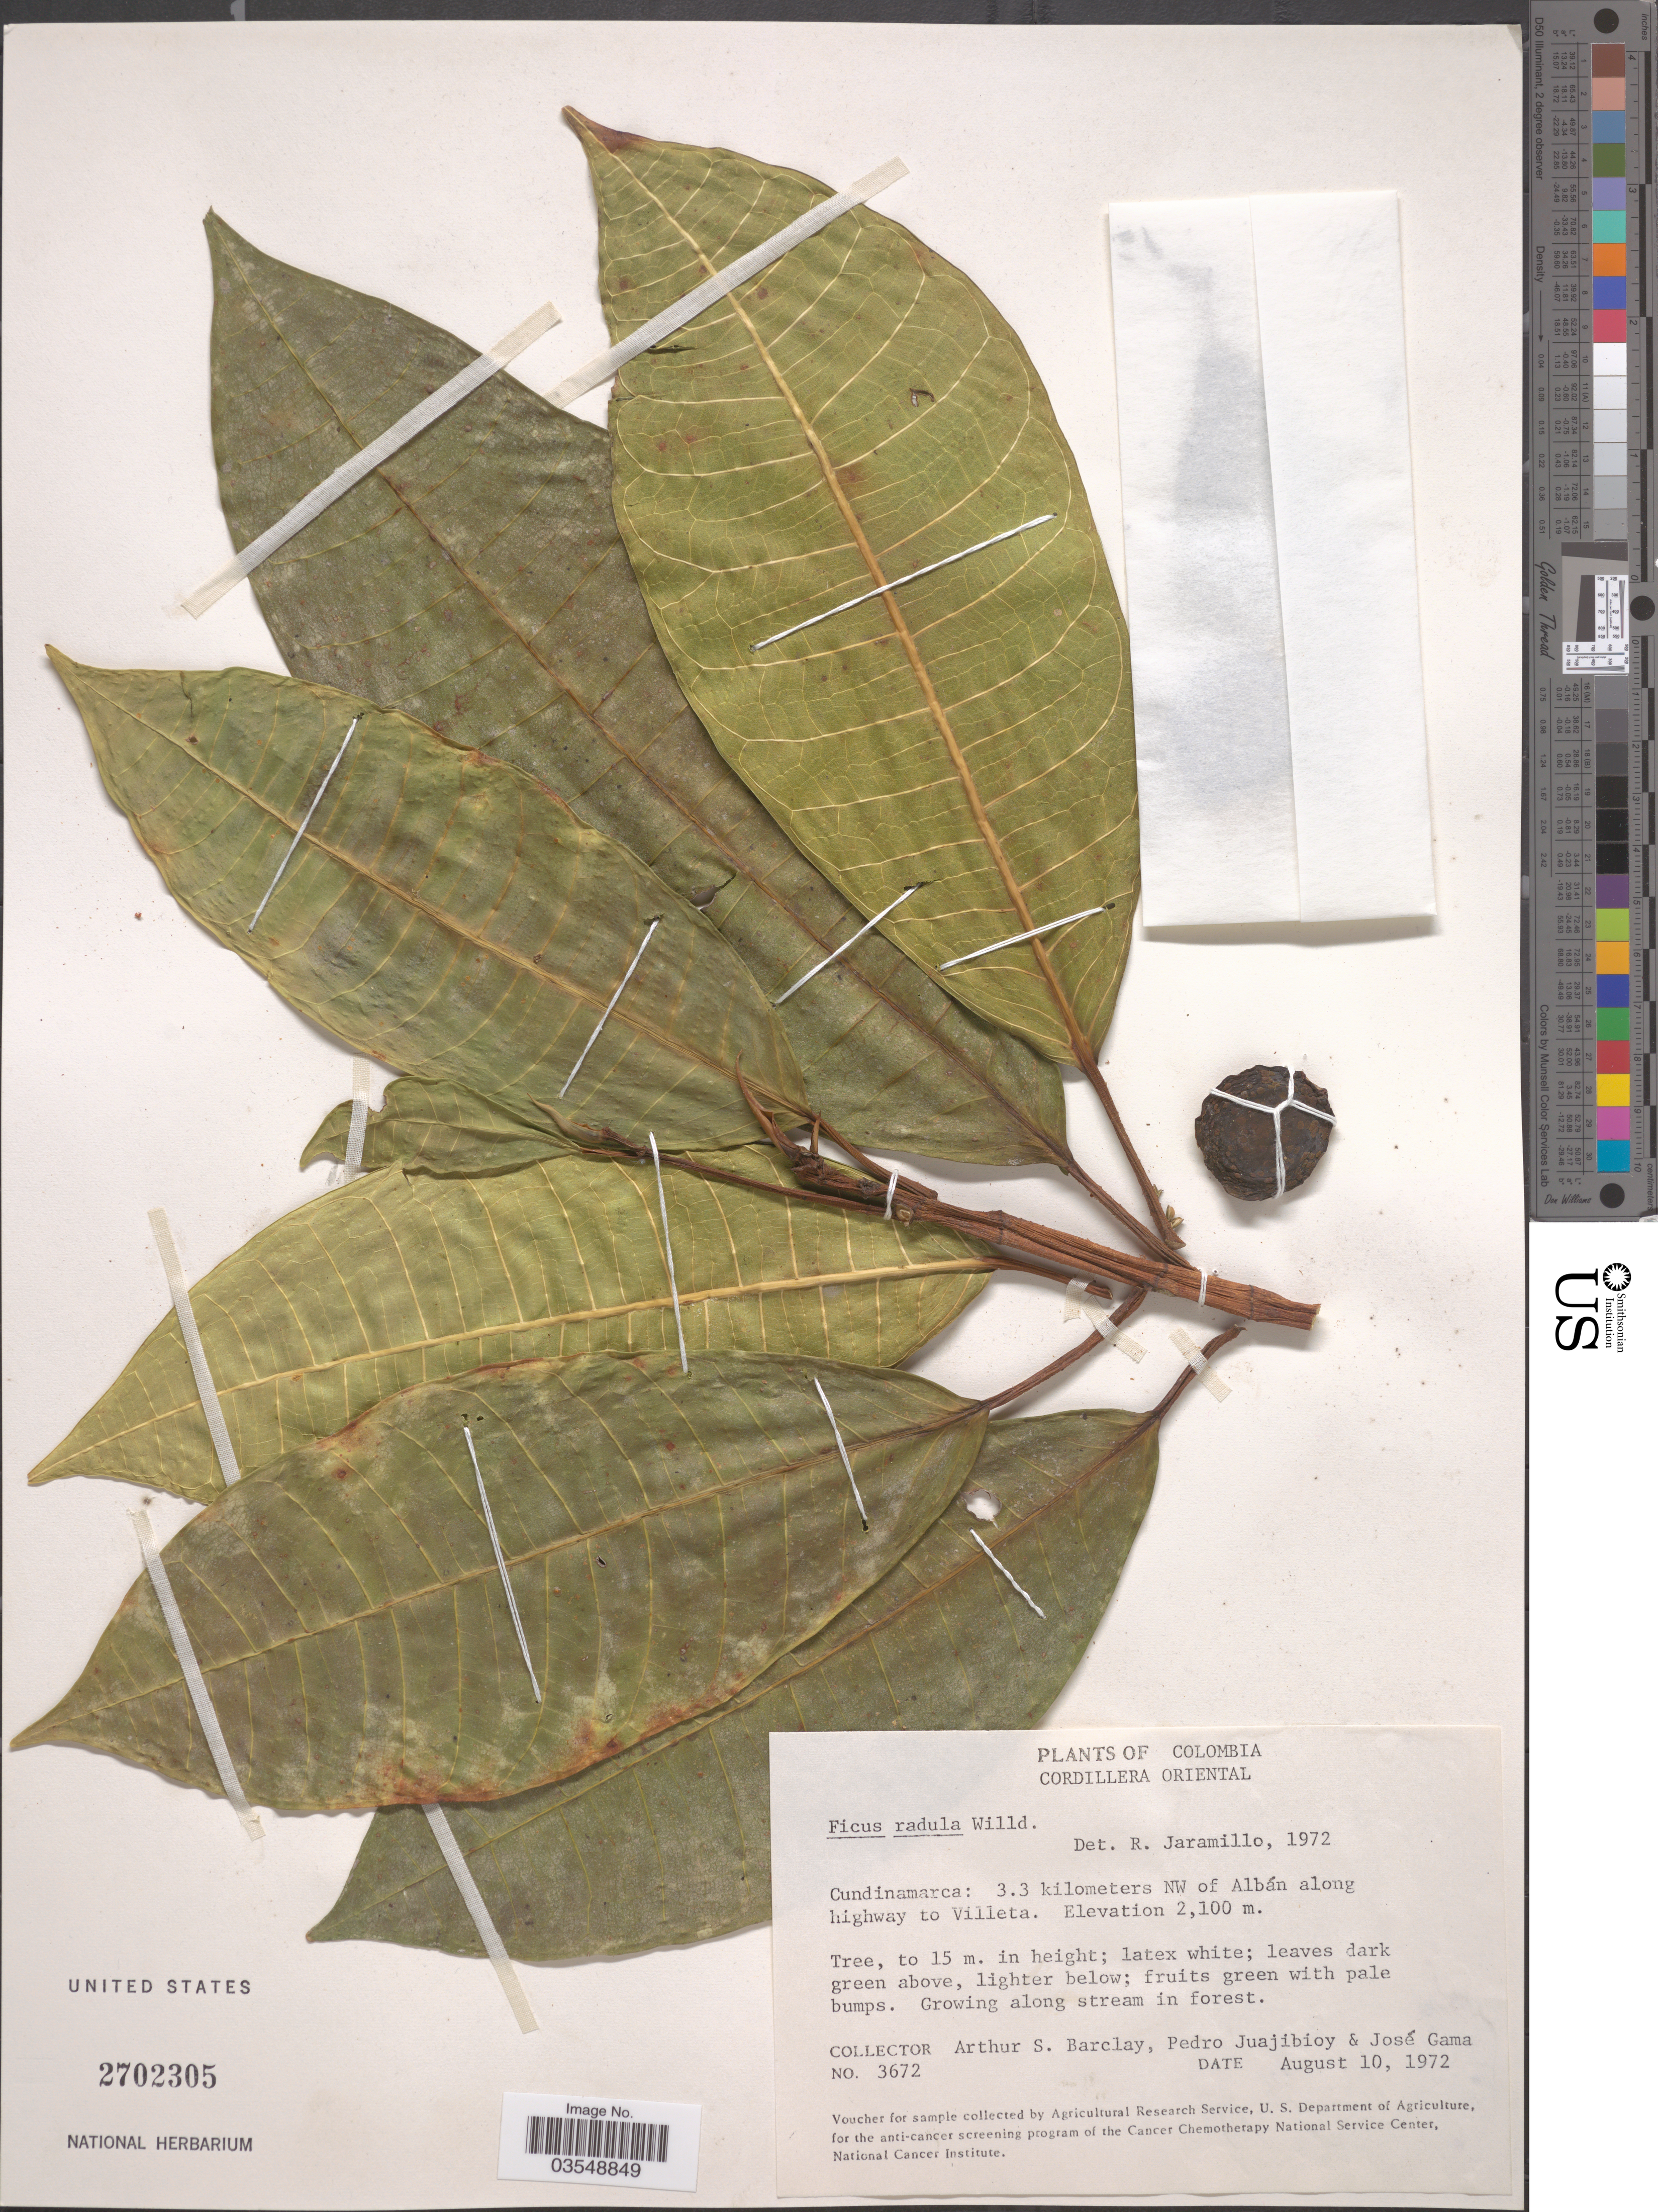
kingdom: Plantae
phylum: Tracheophyta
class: Magnoliopsida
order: Rosales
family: Moraceae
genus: Ficus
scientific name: Ficus maxima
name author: Mill.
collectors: A. S. Barclay, P. Juajibioy & J. Gama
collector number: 3672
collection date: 1972-08-10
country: Colombia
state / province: Cundinamarca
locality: Cordillera Oriental. 3.3 kilometers NW of Albán along highway to Villeta.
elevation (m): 2100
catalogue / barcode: US 2702305